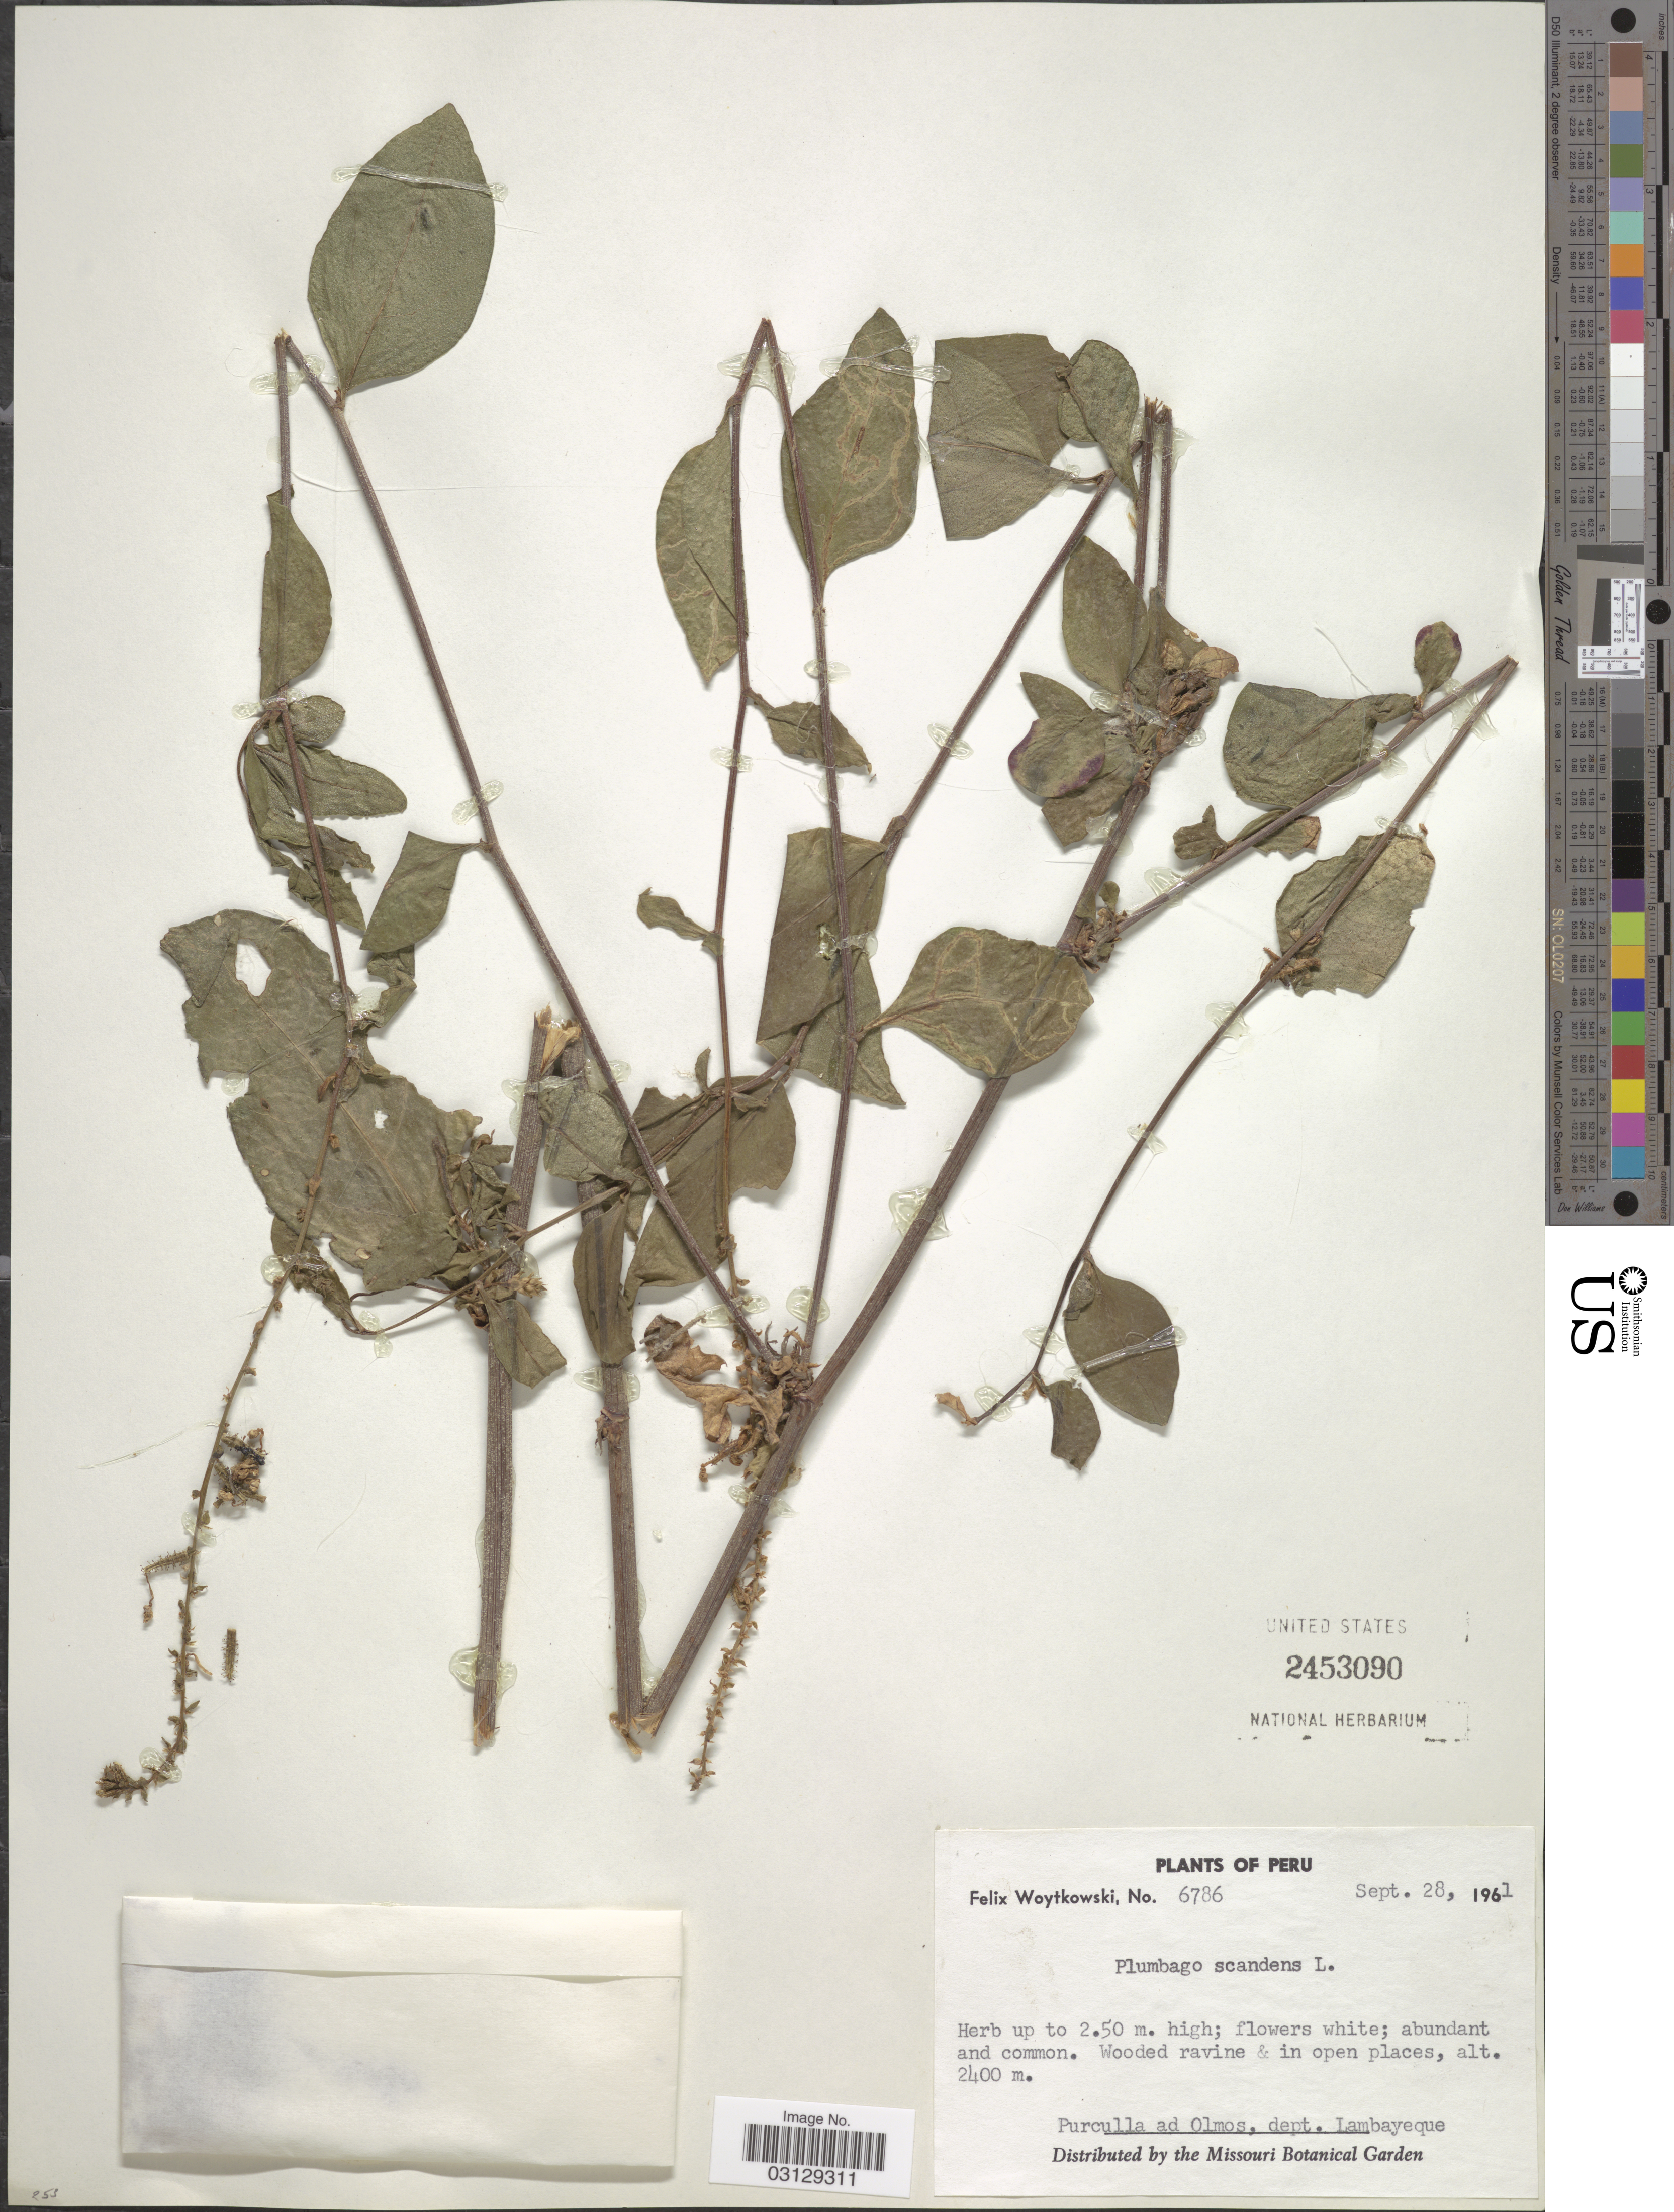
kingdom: Plantae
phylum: Tracheophyta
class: Magnoliopsida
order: Caryophyllales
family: Plumbaginaceae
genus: Plumbago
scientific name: Plumbago scandens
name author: L.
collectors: F. Woytkowski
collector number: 6786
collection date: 1961-09-28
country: Peru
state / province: Lambayeque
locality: Purculla ad Olmos, dept. Lambayeque.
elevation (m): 2400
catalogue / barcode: US 2453090